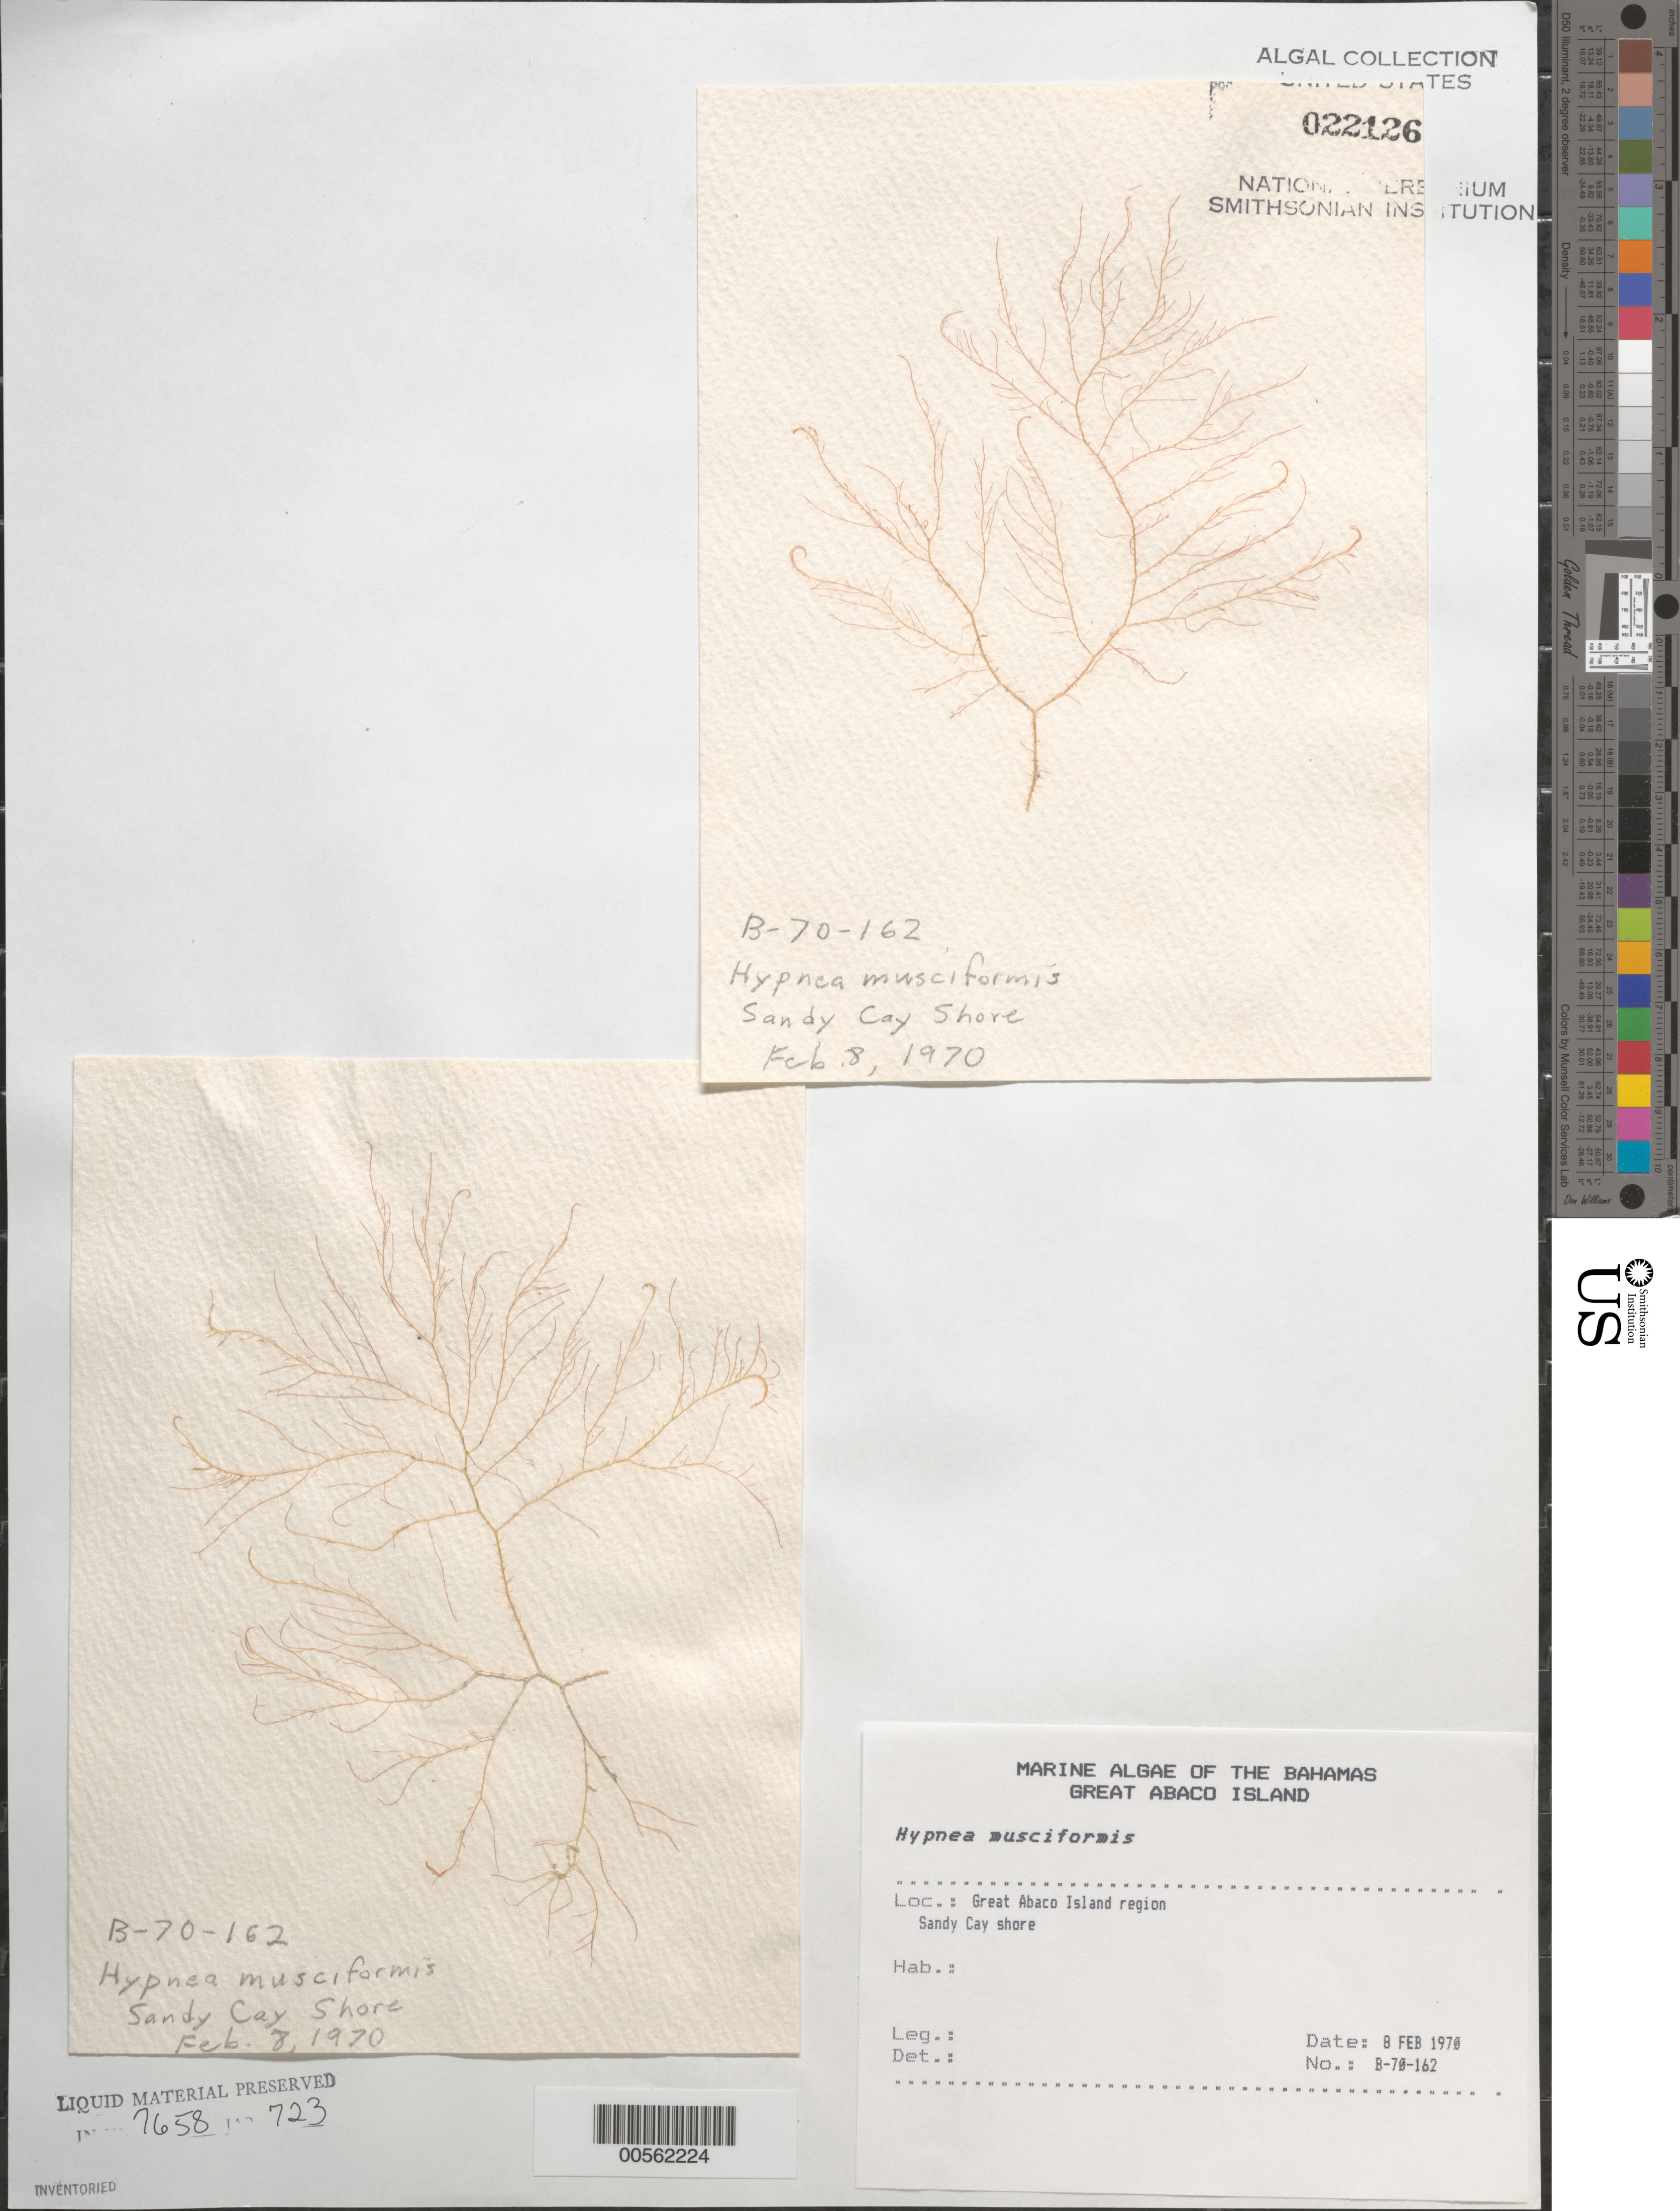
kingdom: Plantae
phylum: Rhodophyta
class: Florideophyceae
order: Gigartinales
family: Cystocloniaceae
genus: Hypnea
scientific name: Hypnea musciformis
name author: (Wulfen) J.V.Lamouroux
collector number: B-70-162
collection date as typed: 08 Feb 1970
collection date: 1970-02-08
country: Bahamas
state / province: Abaco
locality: Sandy cay, great abaco island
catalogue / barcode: US 22126